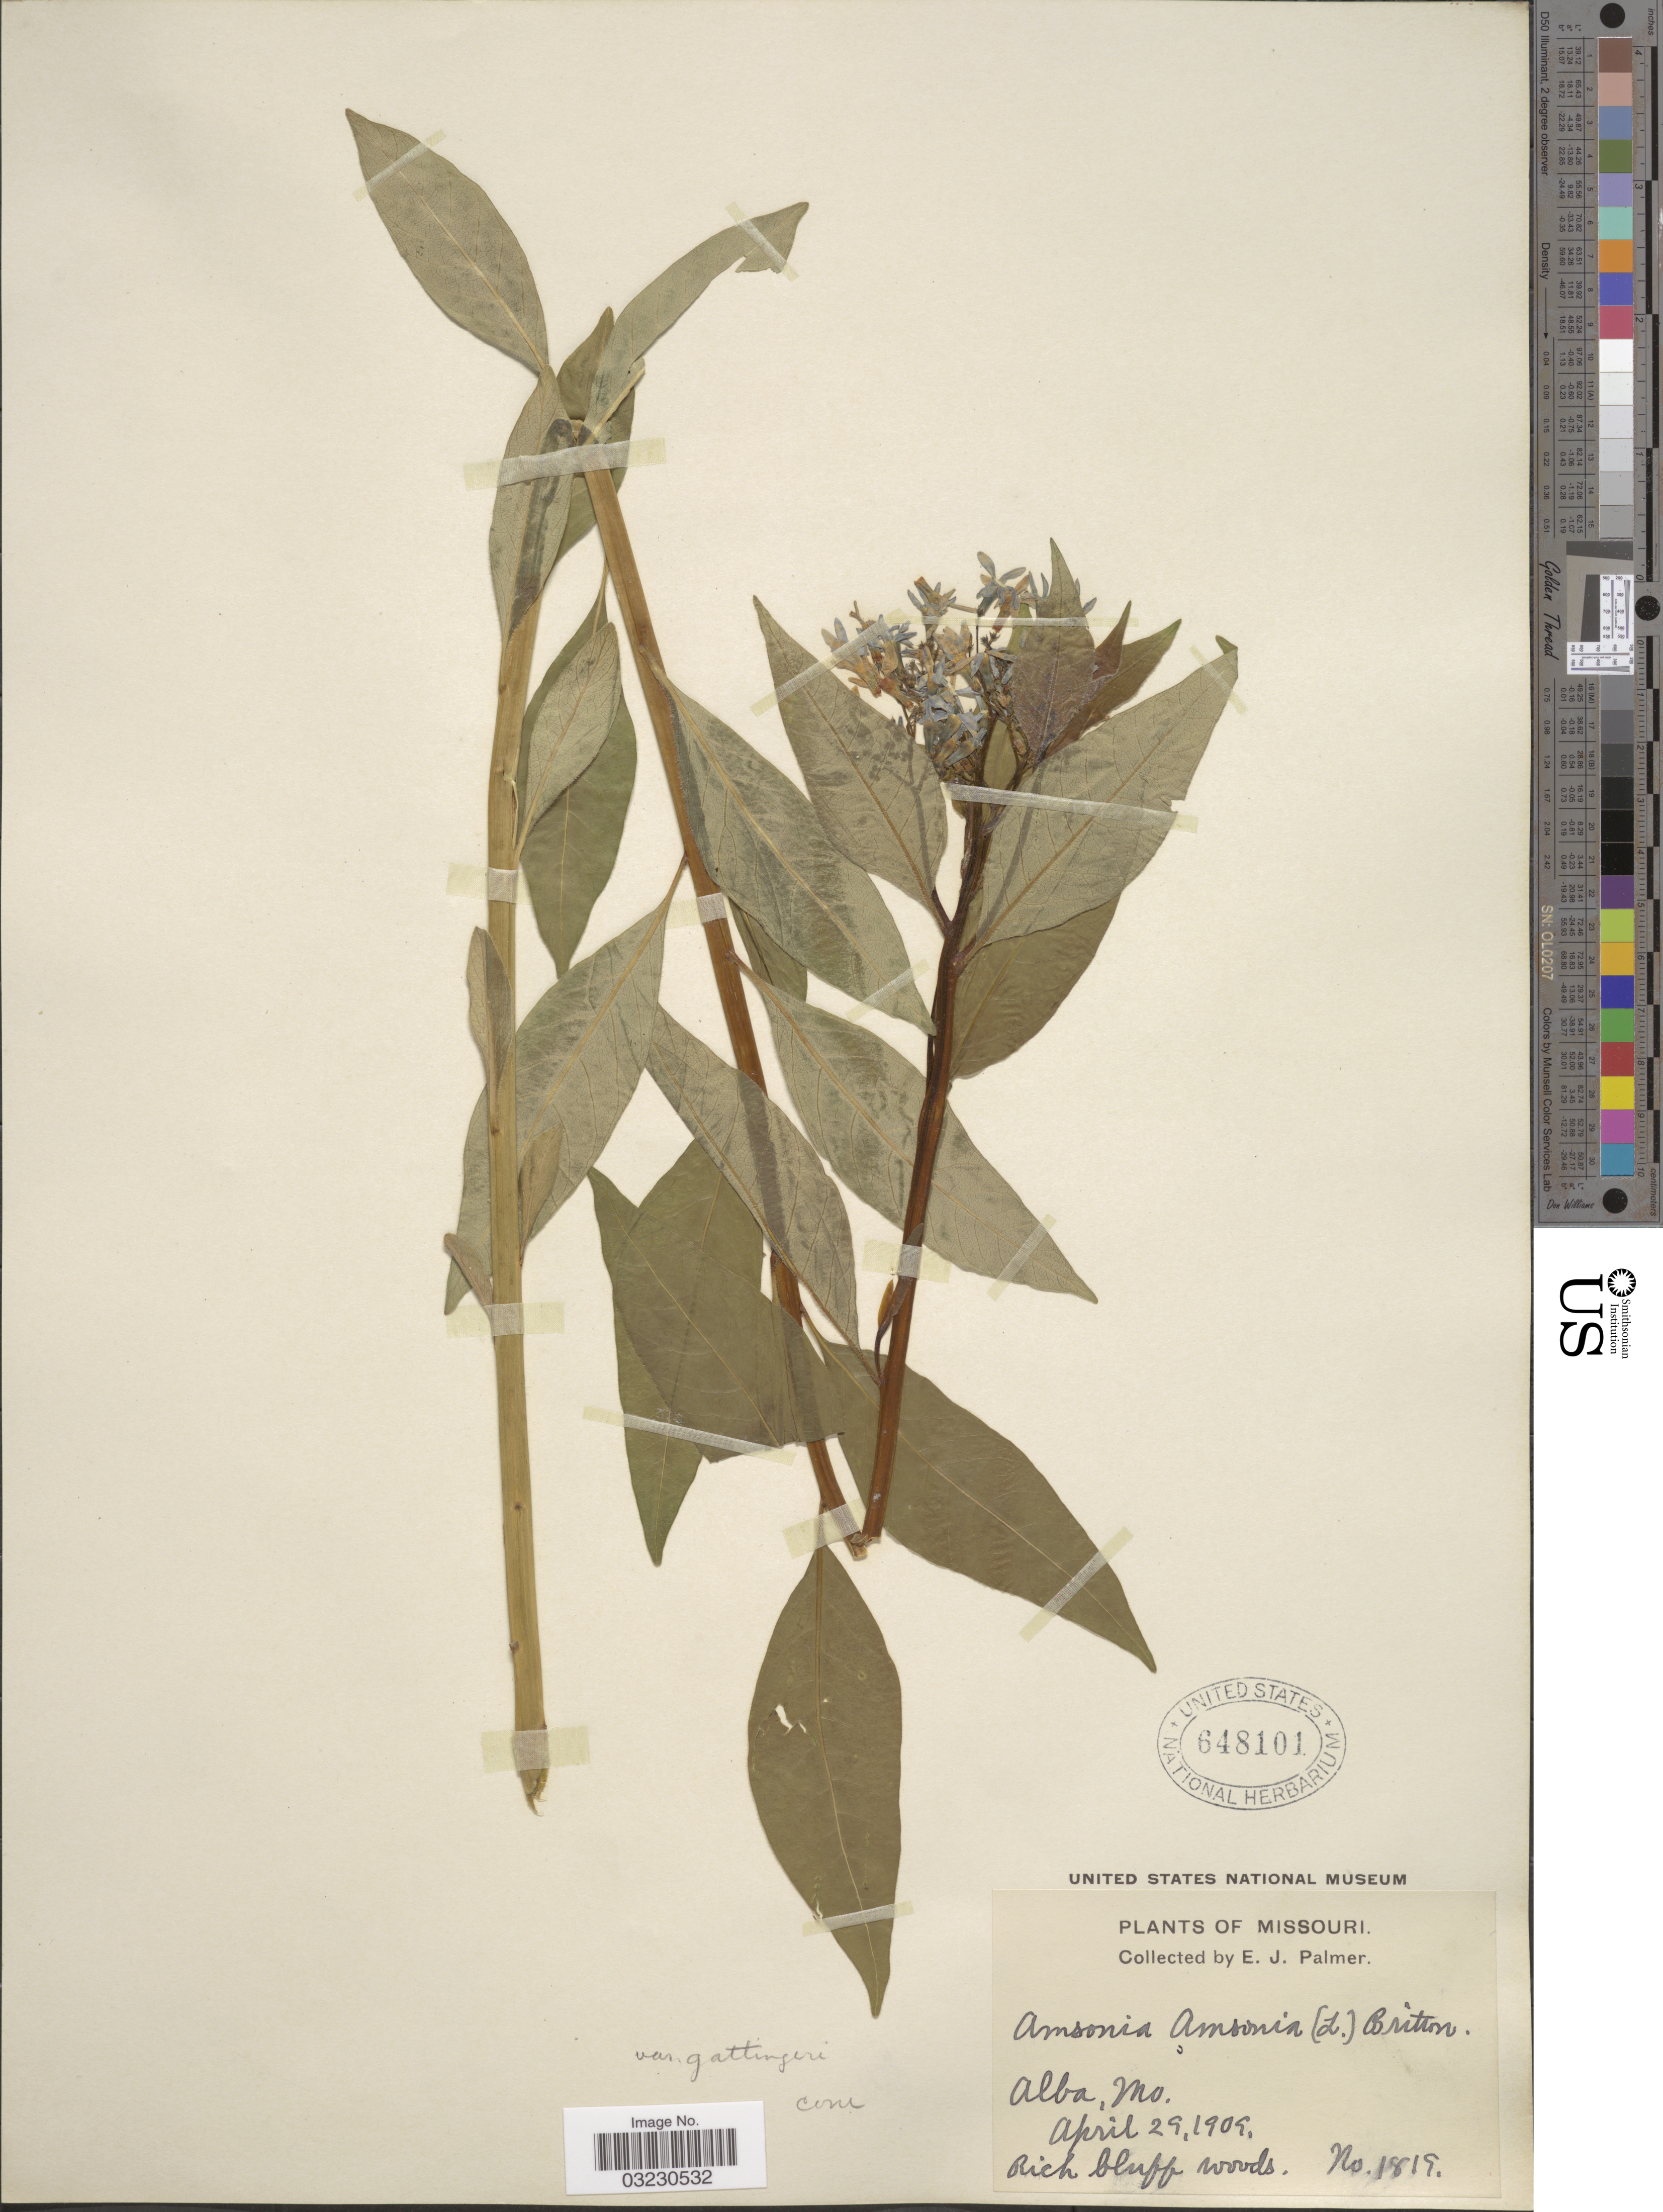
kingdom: Plantae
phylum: Tracheophyta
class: Magnoliopsida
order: Gentianales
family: Apocynaceae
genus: Amsonia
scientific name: Amsonia tabernaemontana var. gattingeri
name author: Woodson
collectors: E. J. Palmer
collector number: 1819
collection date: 1909-04-29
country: United States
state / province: Missouri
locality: Alba.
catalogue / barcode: US 648101